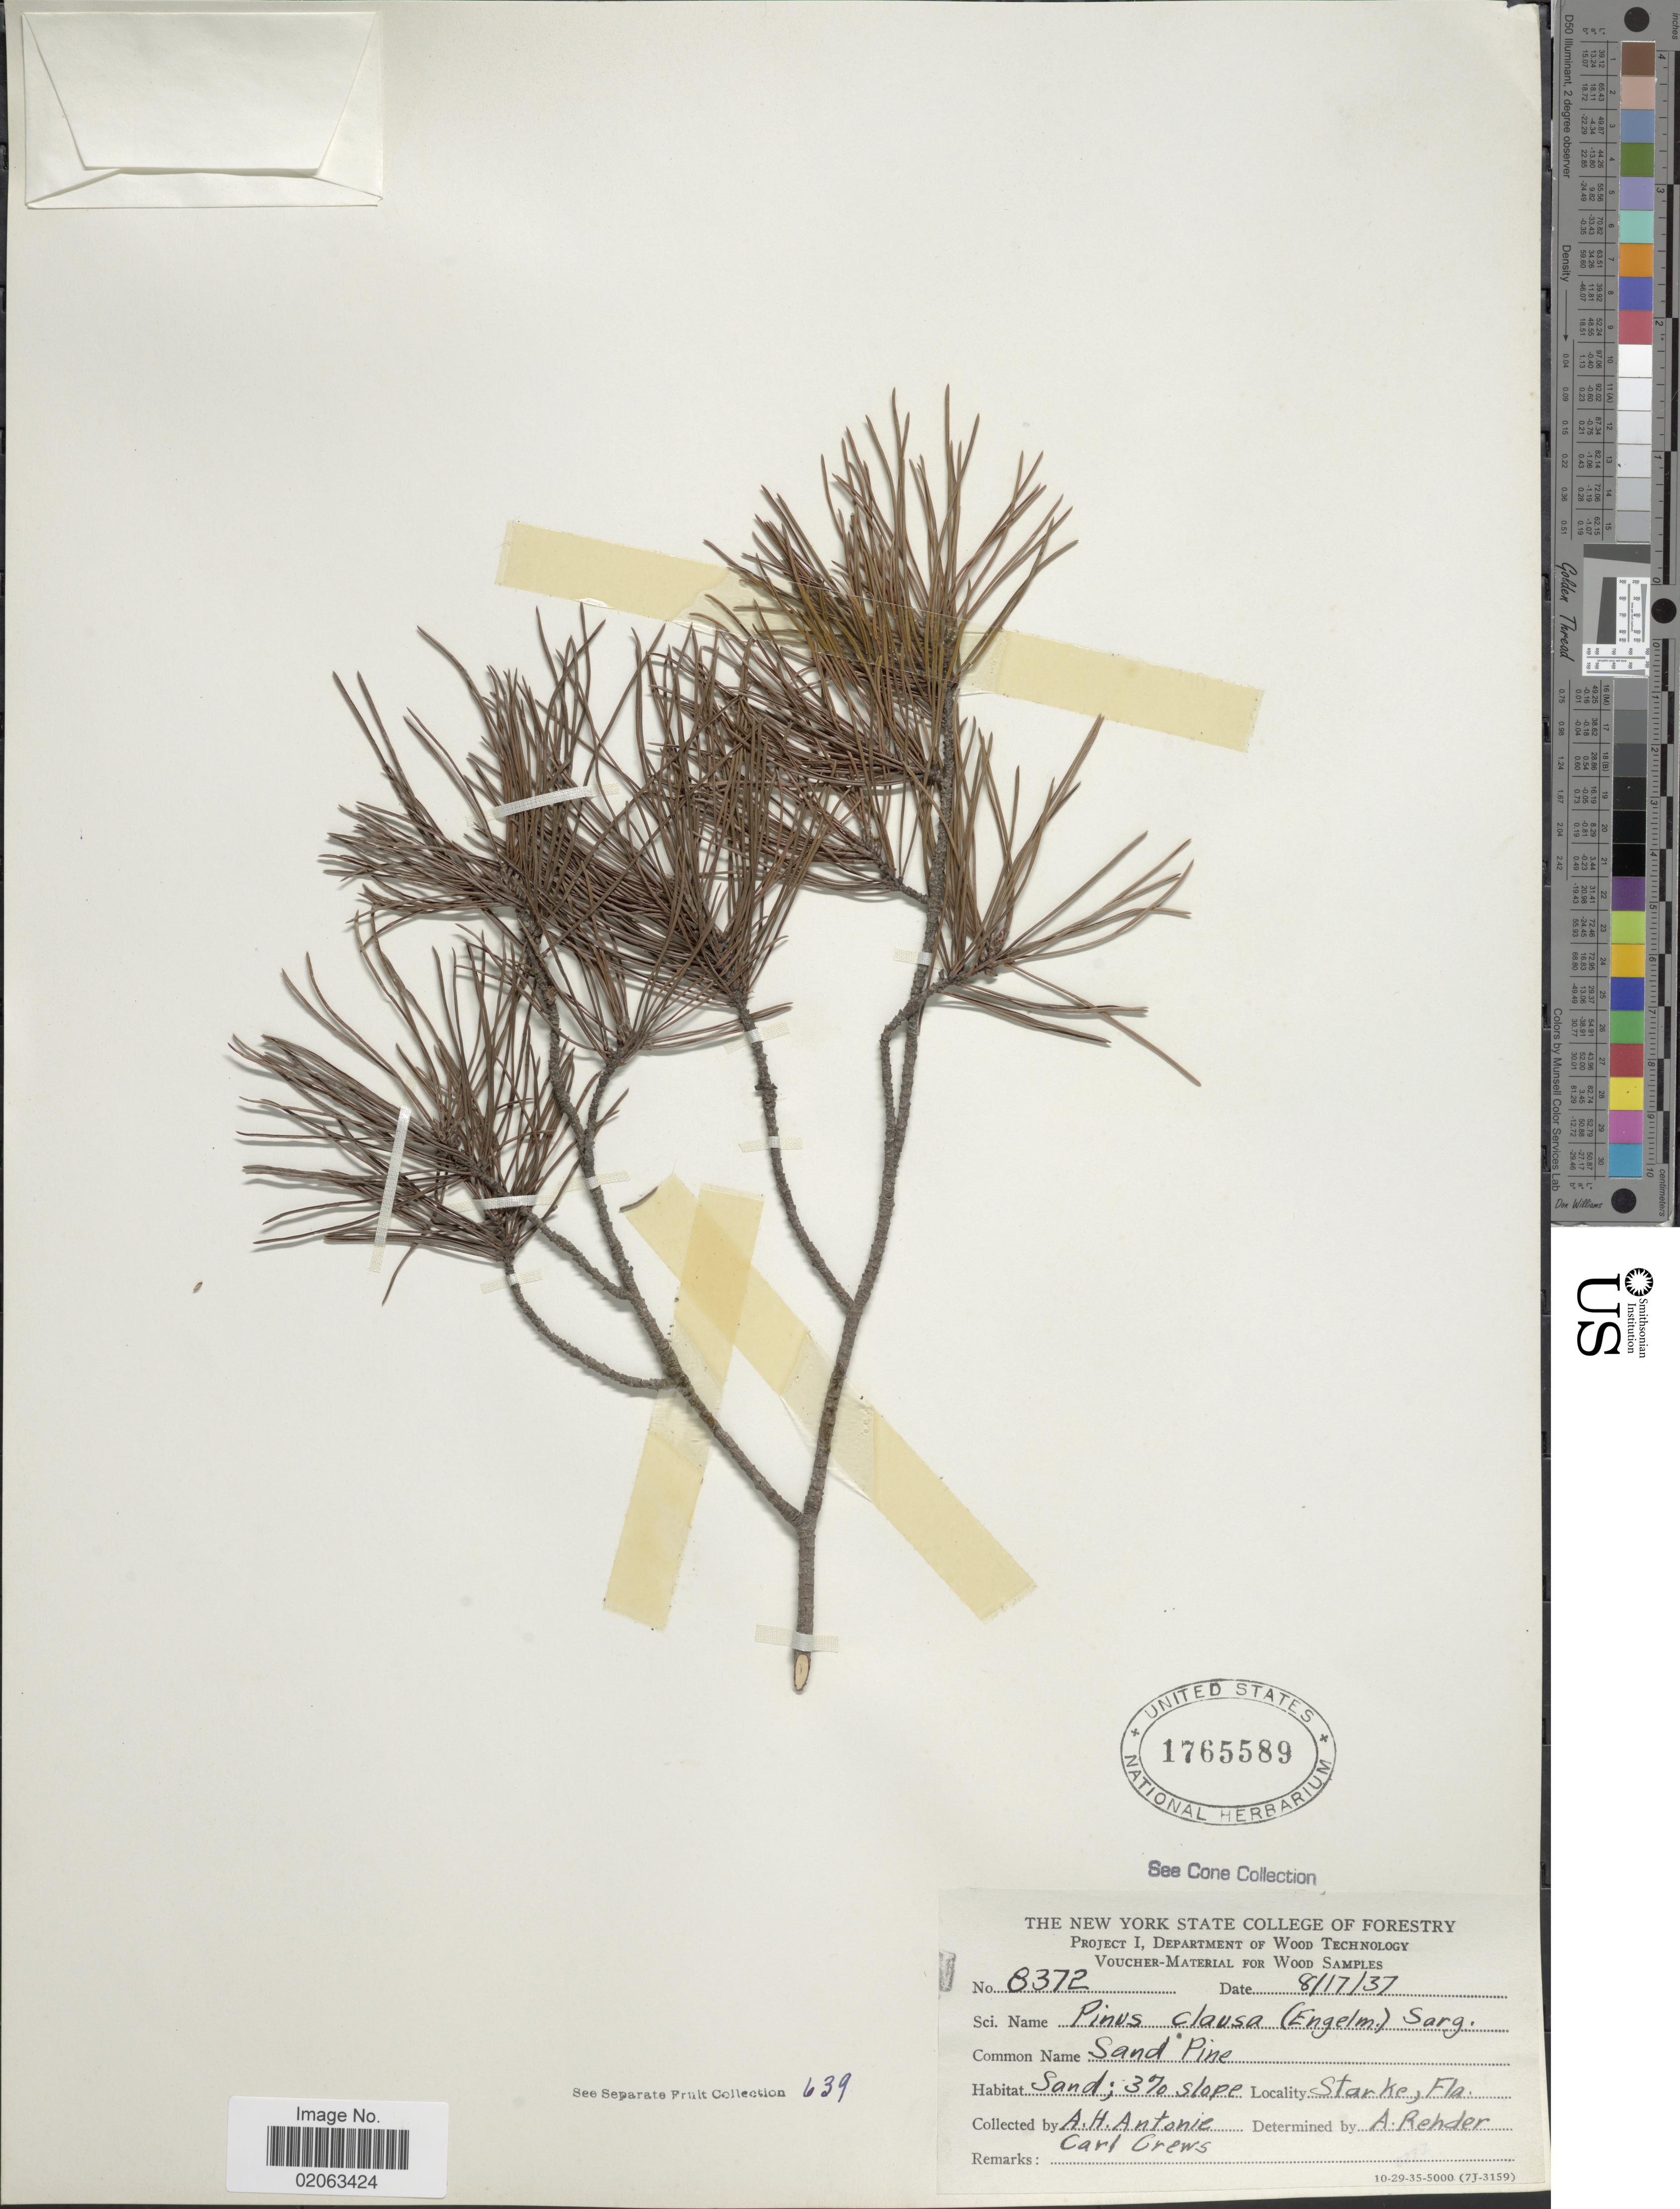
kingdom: Plantae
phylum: Tracheophyta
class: Pinopsida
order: Pinales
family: Pinaceae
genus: Pinus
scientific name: Pinus clausa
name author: (Chapm. ex Engelm.) Vasey ex Sarg.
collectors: A. Antonie & C. Crews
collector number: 8372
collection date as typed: Transcribed d/m/y: 17/8/37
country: United States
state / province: Florida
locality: Starke, Fla.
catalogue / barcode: US 1765589